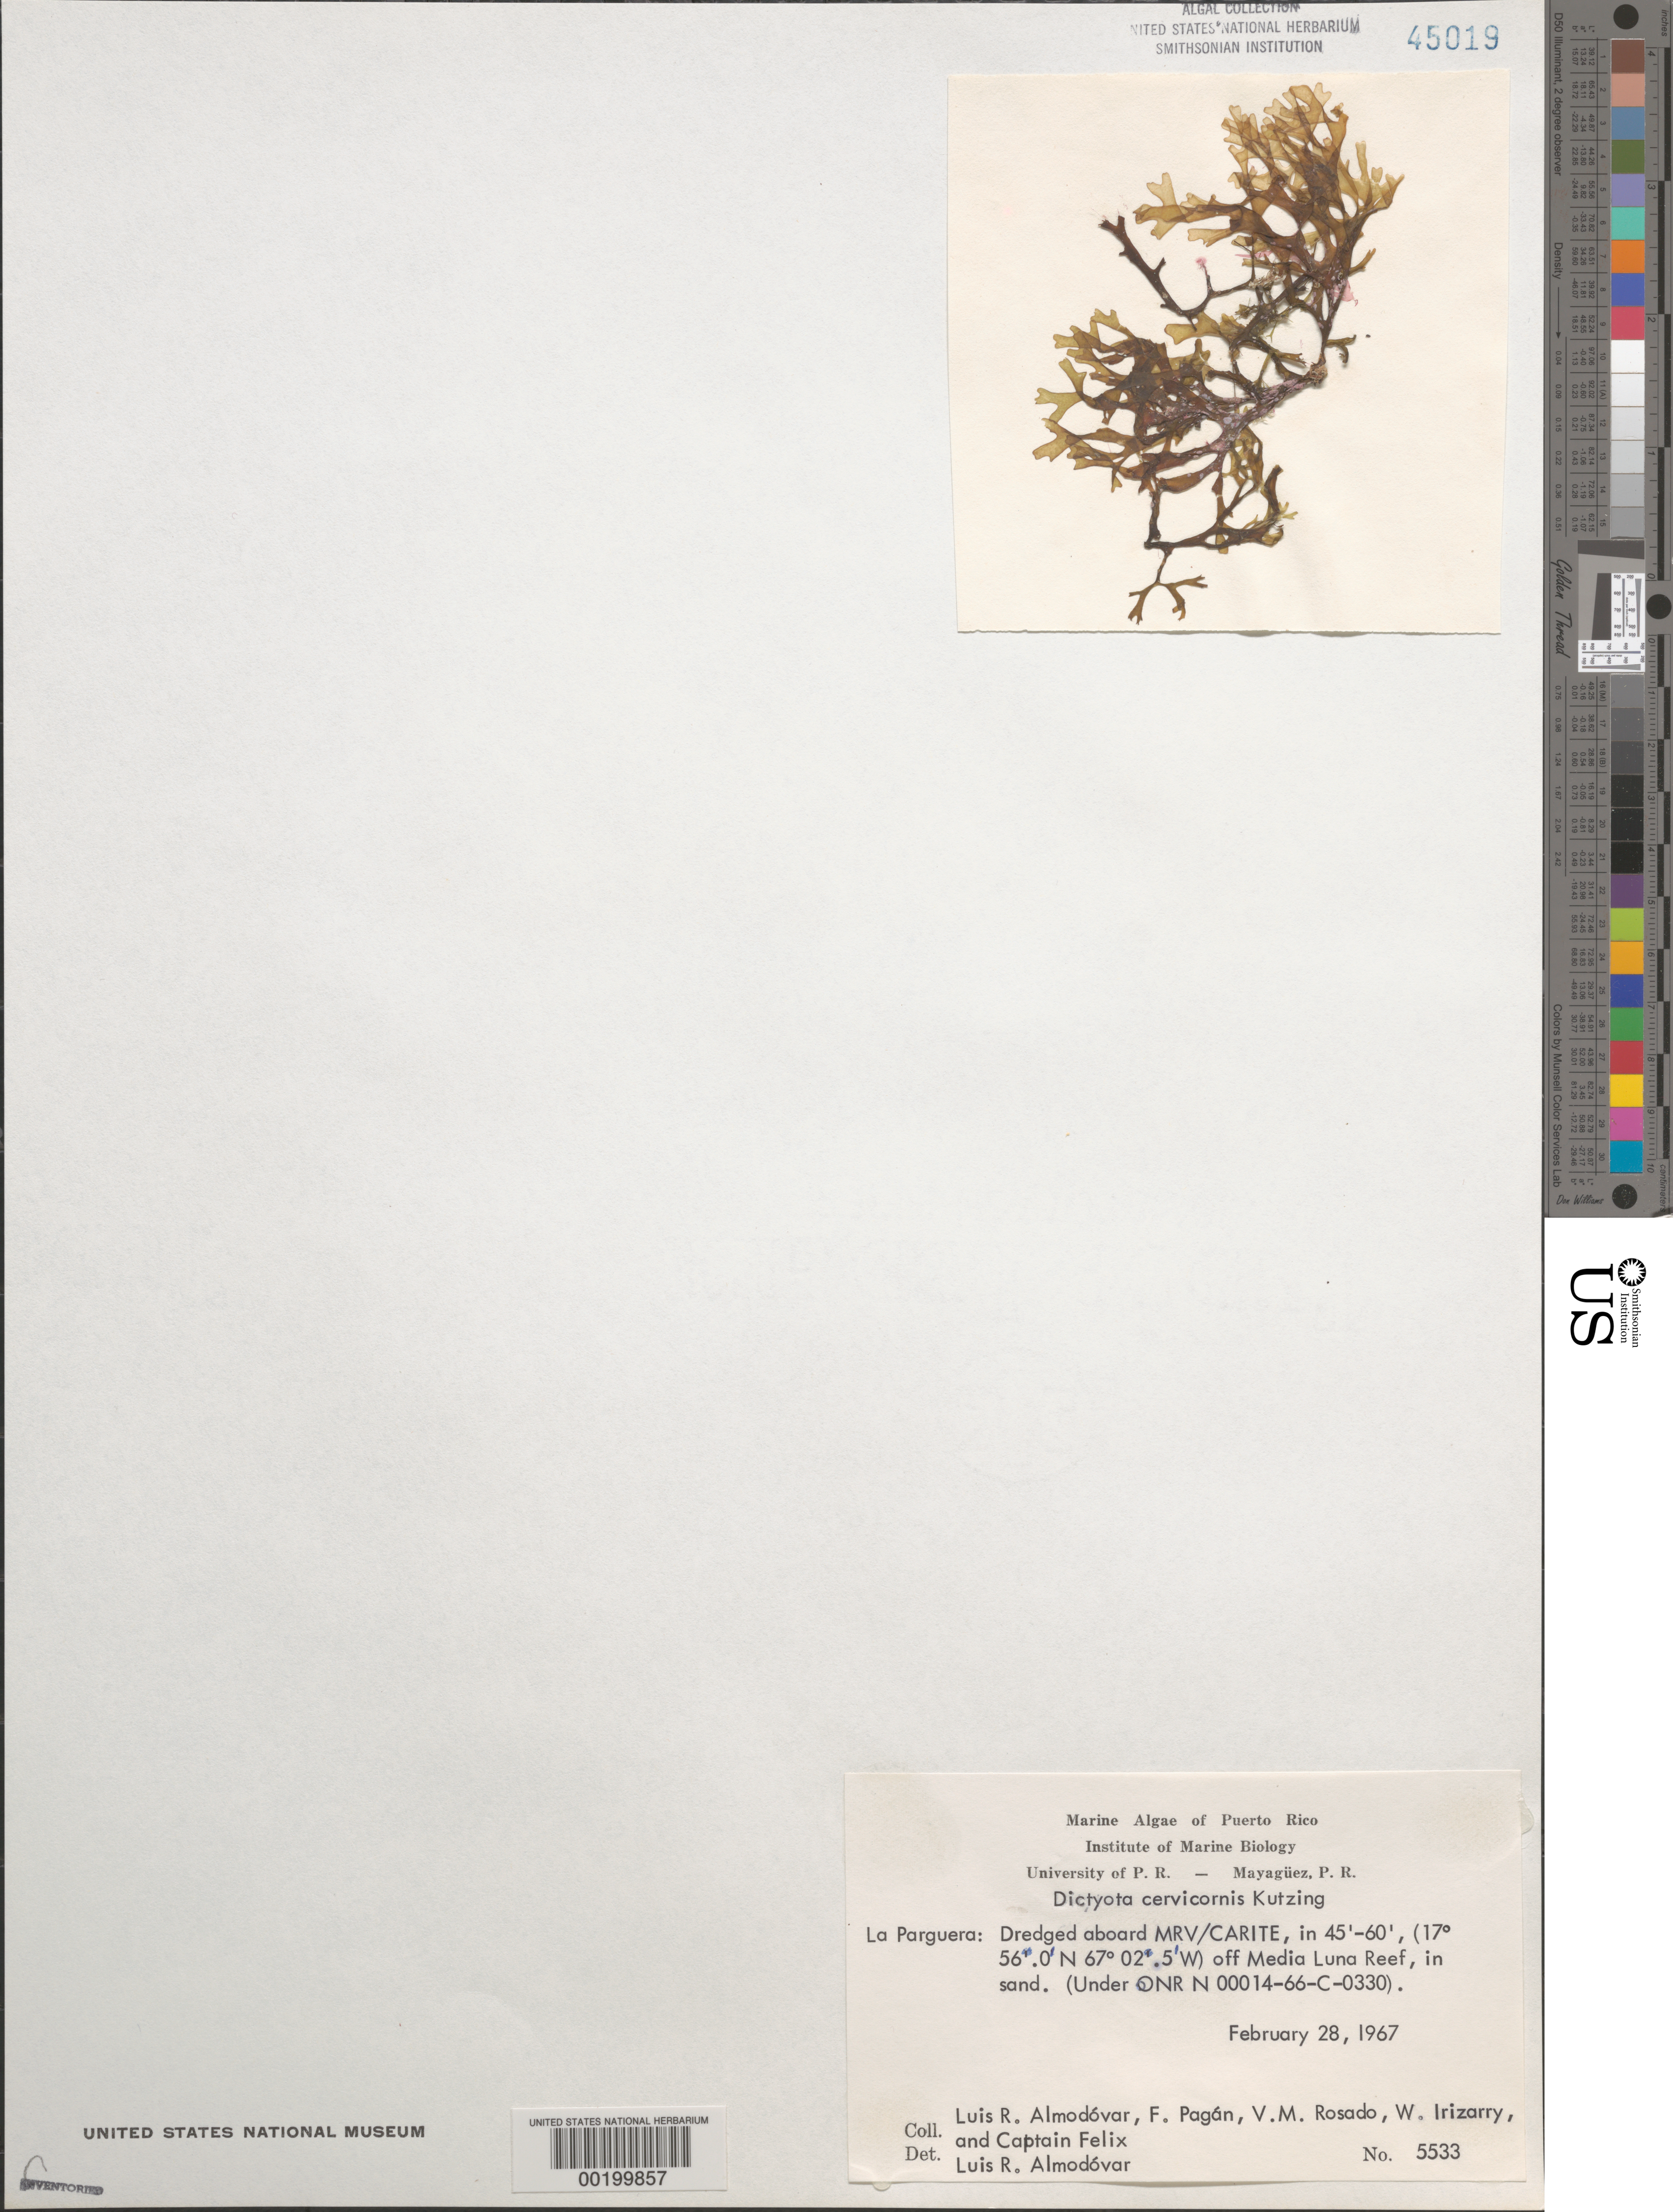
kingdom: Chromista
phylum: Ochrophyta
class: Phaeophyceae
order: Dictyotales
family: Dictyotaceae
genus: Dictyota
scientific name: Dictyota cervicornis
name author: Kütz.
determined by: Almodovar, L. R.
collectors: L. Almodovar, F. Pagan, V. Rosado, W. Irizarry & C. Felix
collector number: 5533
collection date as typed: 28 Feb 1967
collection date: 1967-02-28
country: Puerto Rico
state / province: Lajas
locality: La Parguera, off Media Luna Reef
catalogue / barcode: US 45019